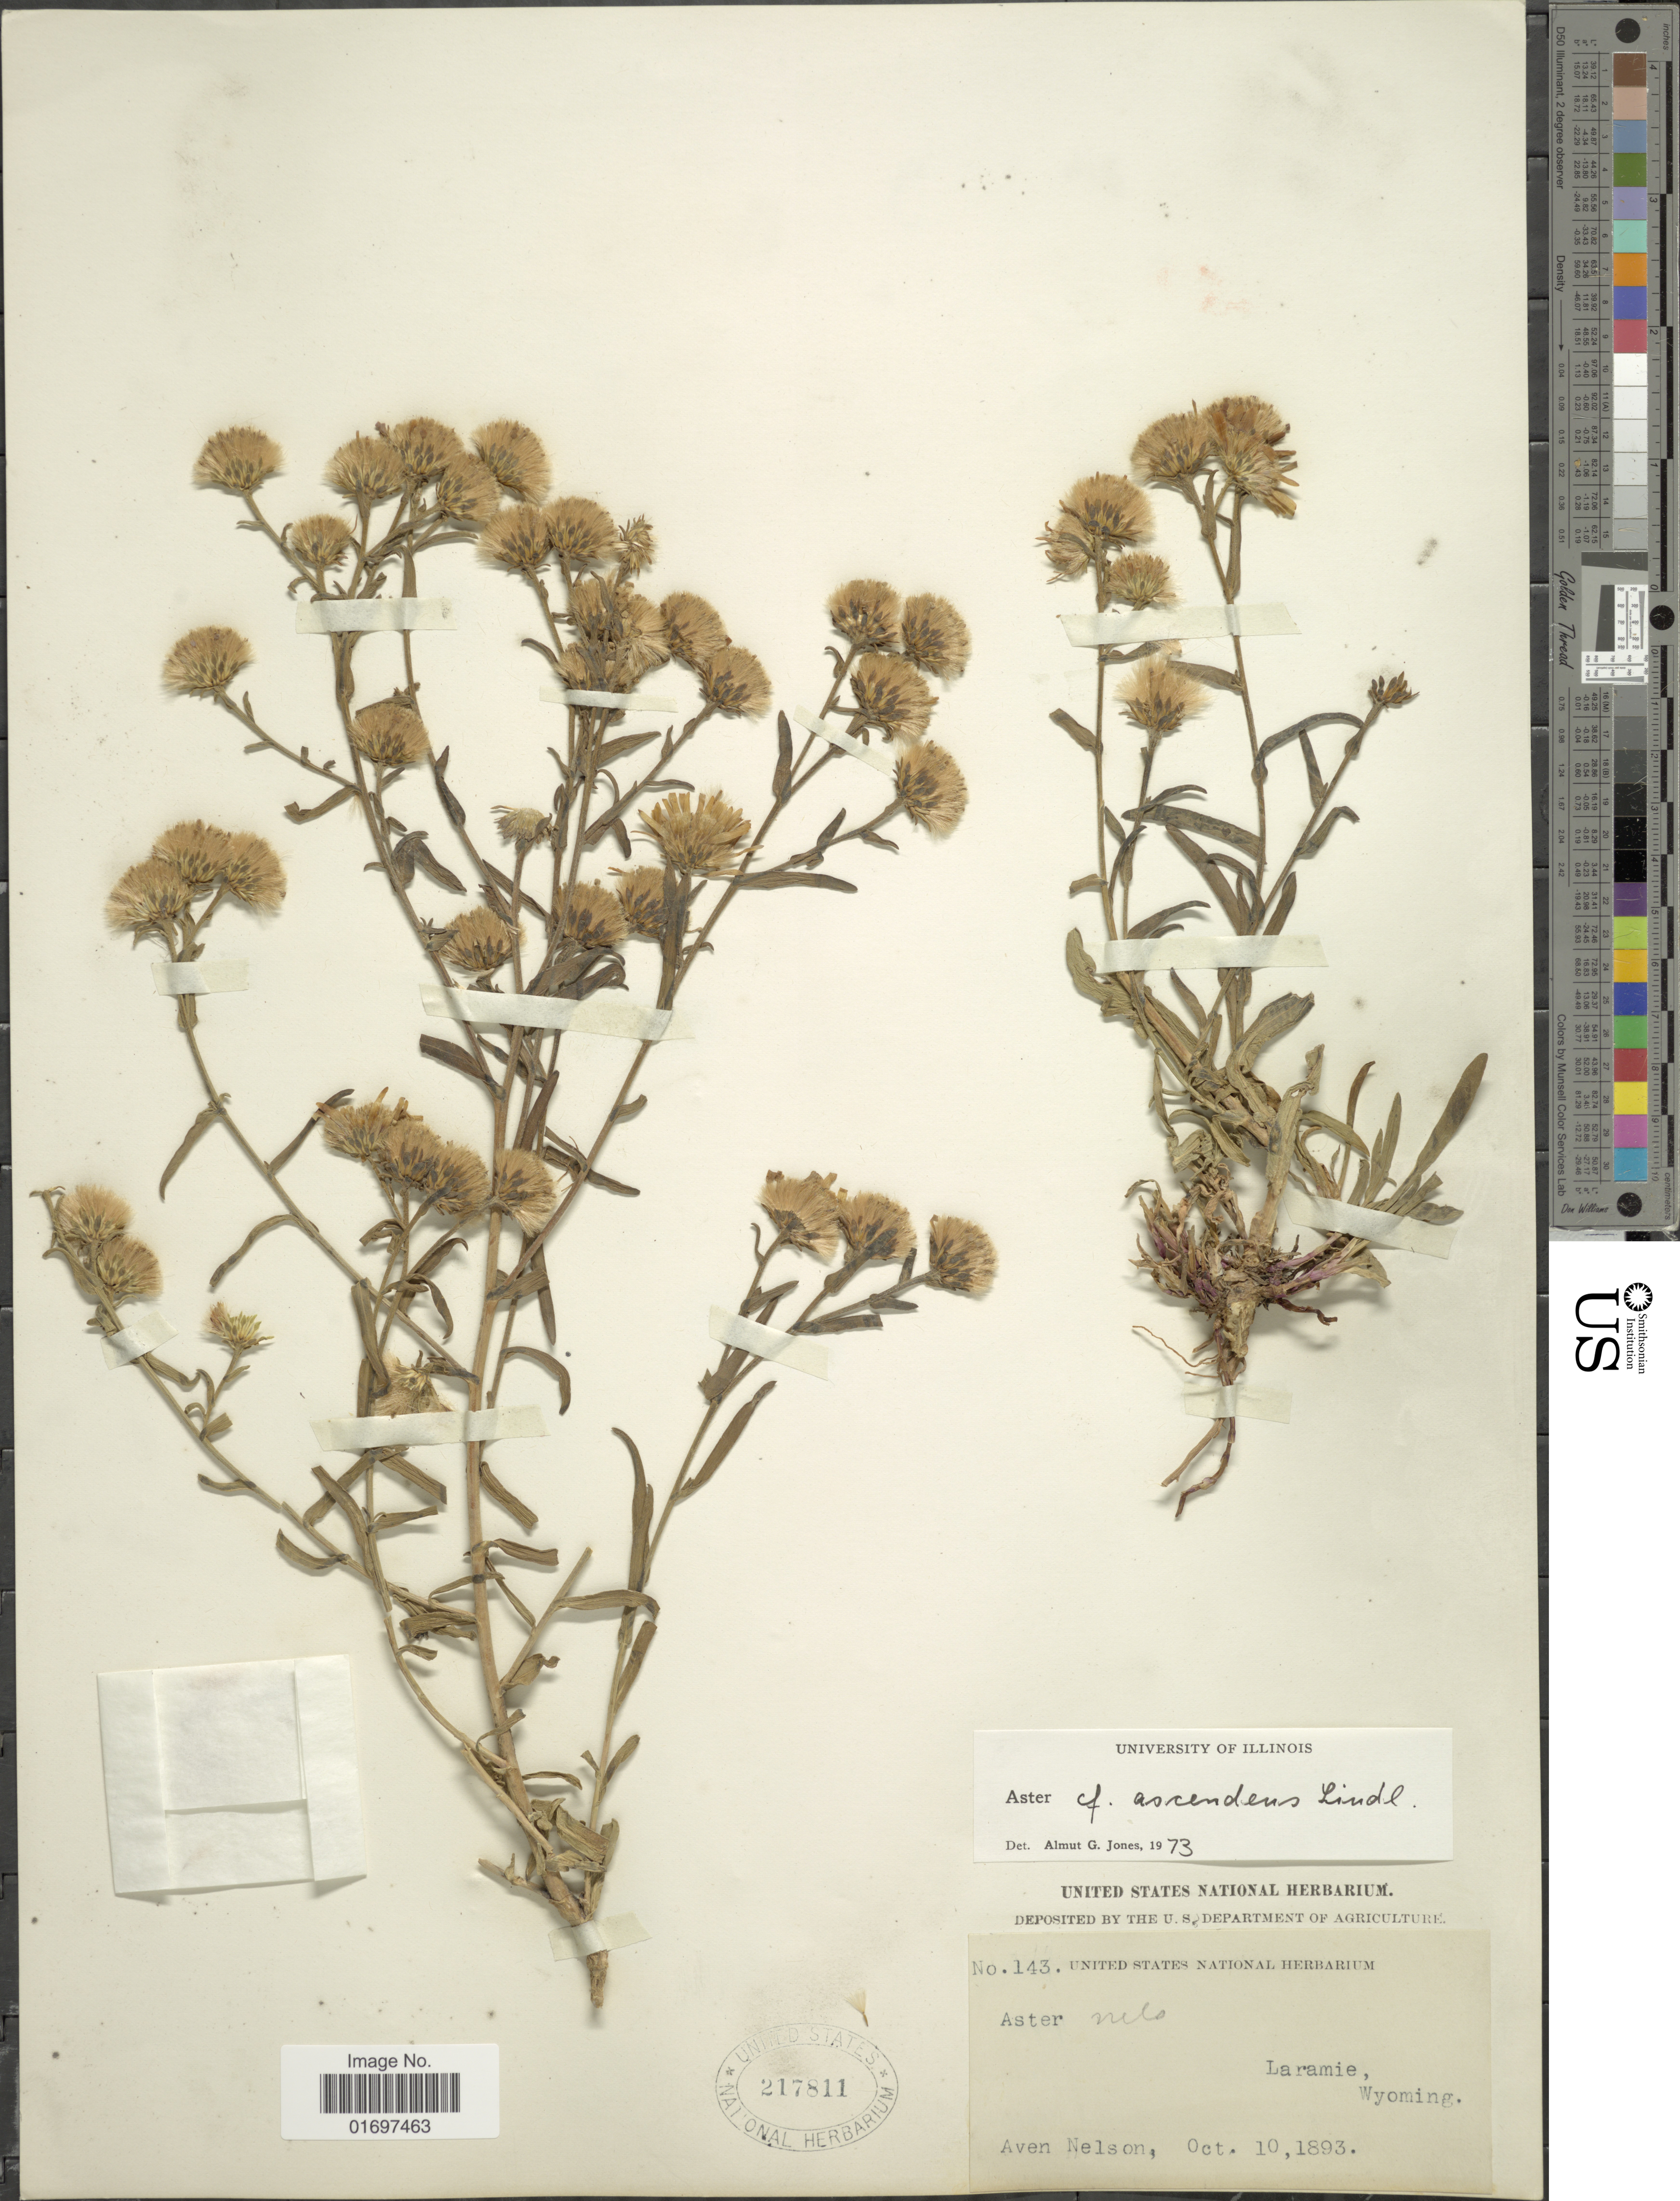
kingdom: Plantae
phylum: Tracheophyta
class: Magnoliopsida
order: Asterales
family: Asteraceae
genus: Symphyotrichum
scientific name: Symphyotrichum ascendens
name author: (Lindl.) G.L. Nesom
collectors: A. Nelson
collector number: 143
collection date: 1893-10-10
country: United States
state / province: Wyoming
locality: Laramie, Wyoming.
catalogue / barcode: US 217811